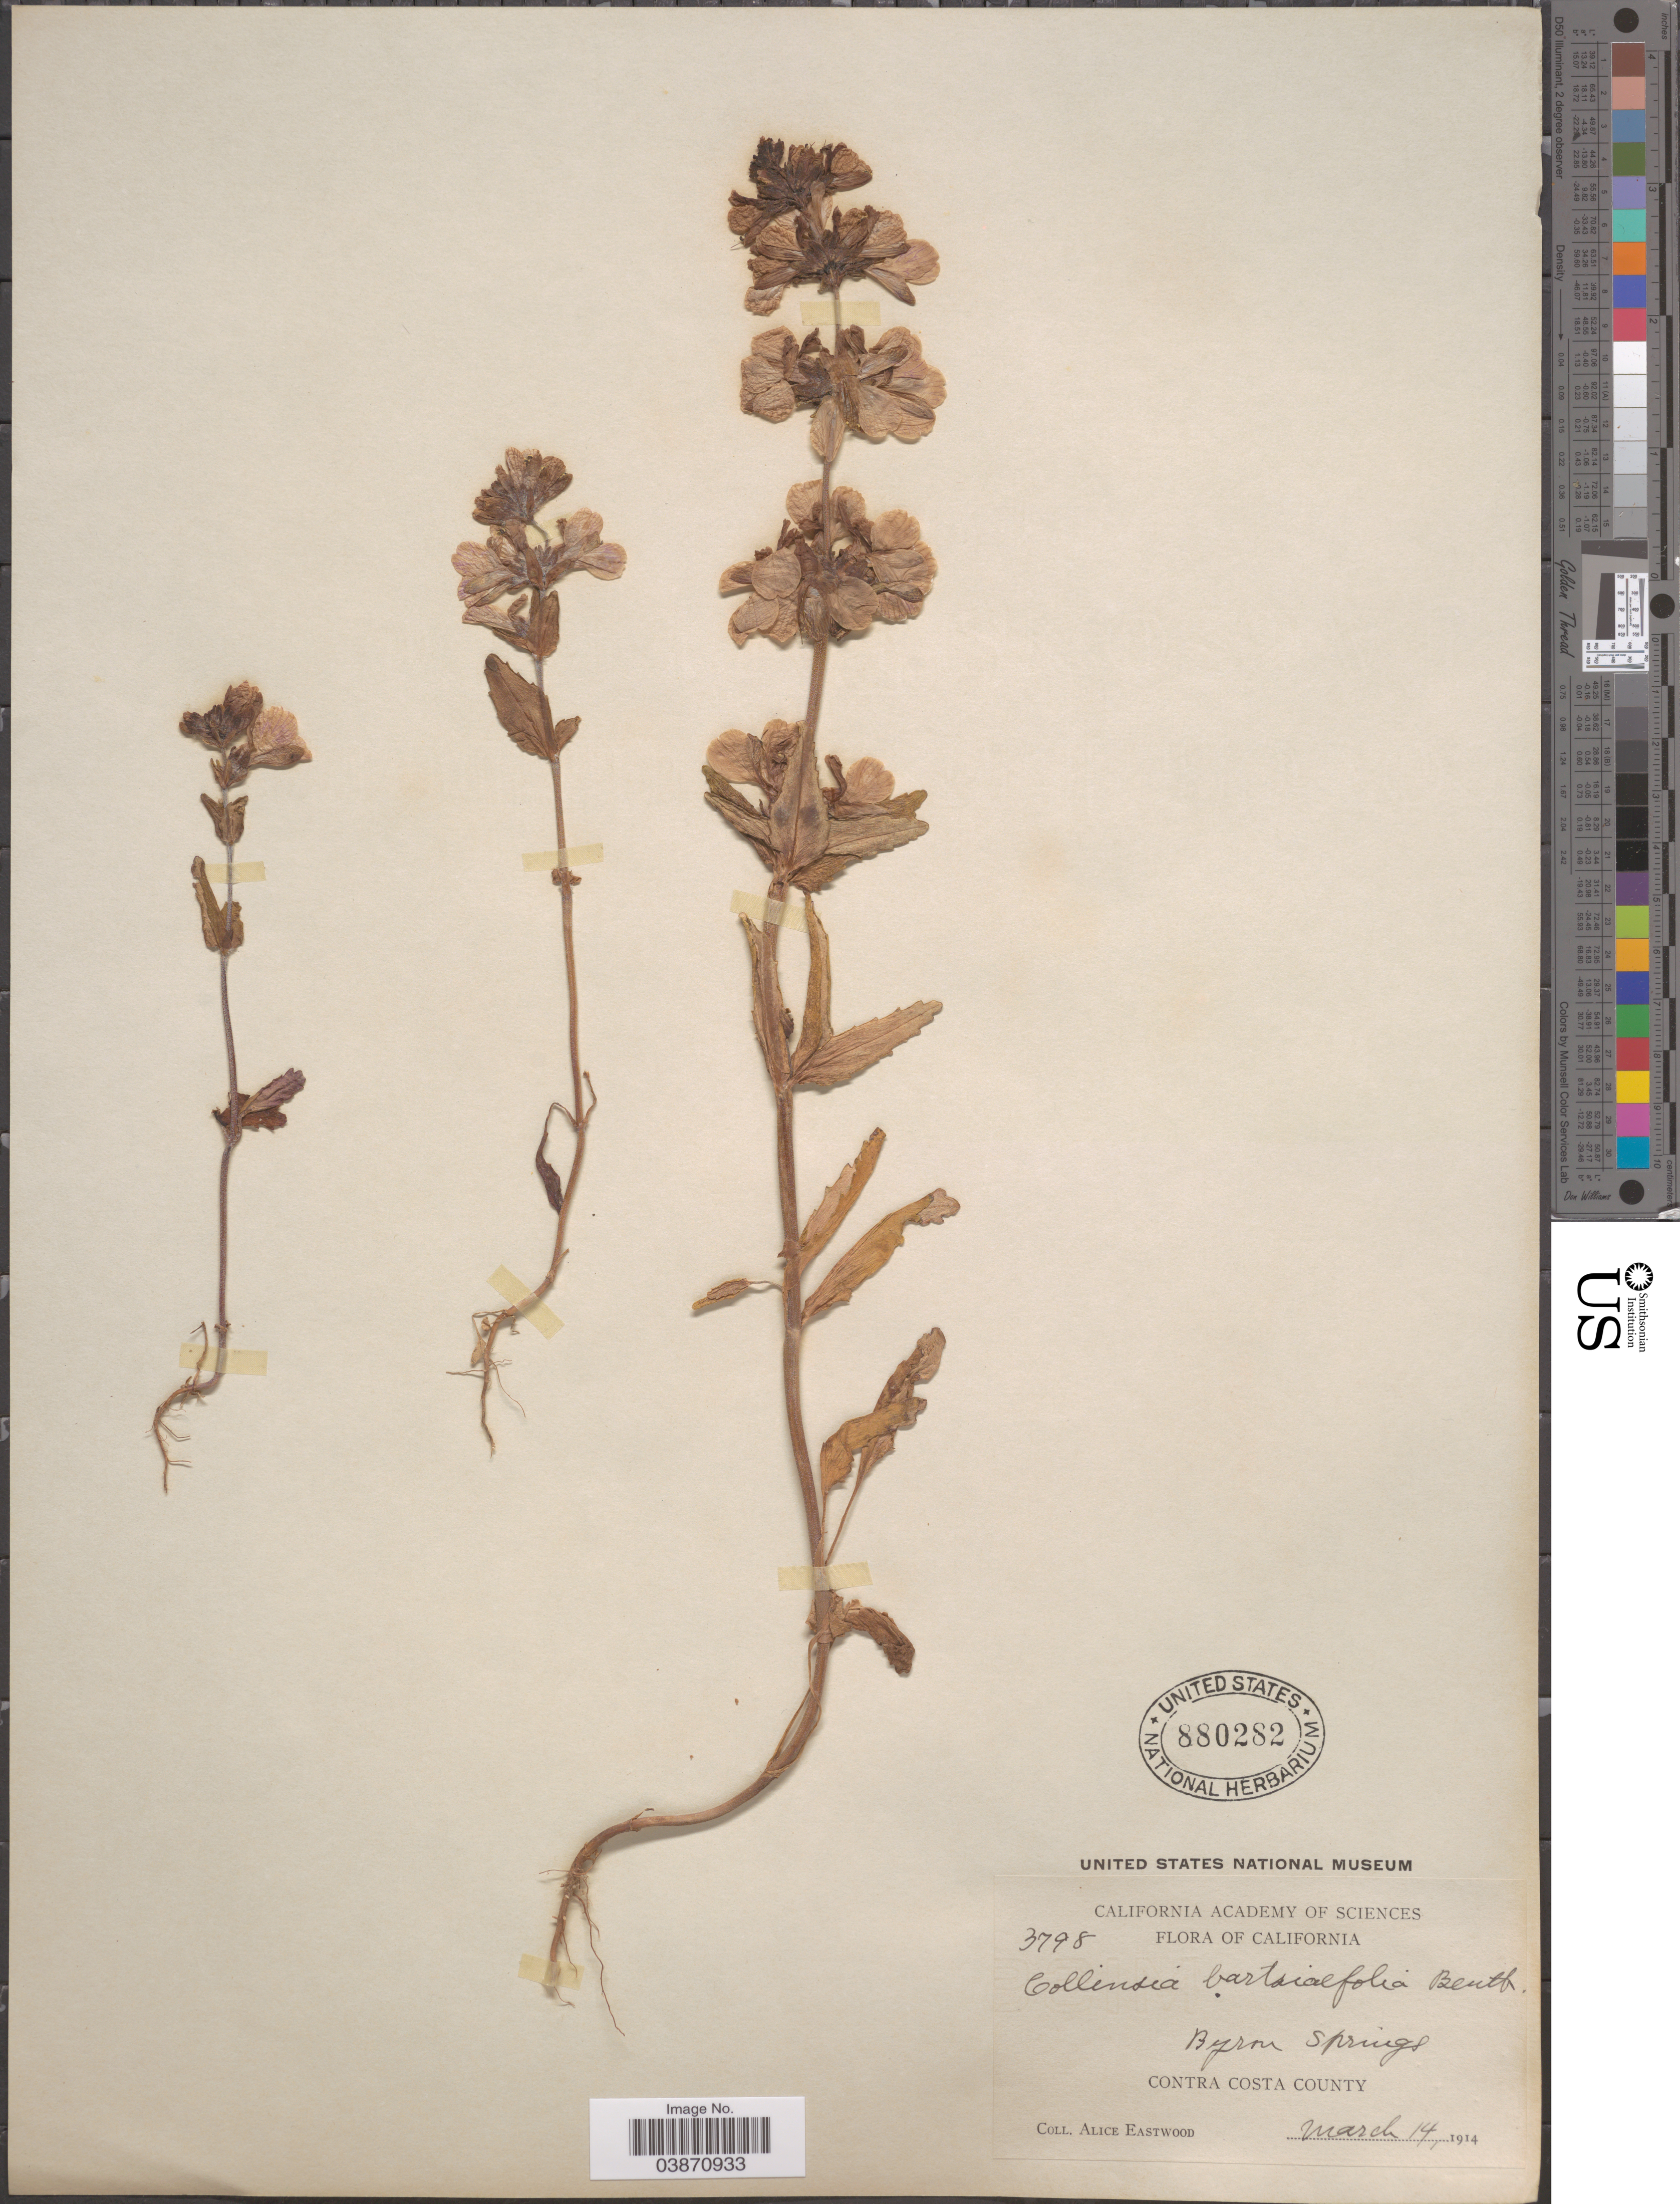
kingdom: Plantae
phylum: Tracheophyta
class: Magnoliopsida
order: Lamiales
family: Plantaginaceae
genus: Collinsia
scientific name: Collinsia bartsiifolia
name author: Benth.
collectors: A. Eastwood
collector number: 3798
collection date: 1914-03-14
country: United States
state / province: California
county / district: Contra Costa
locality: Byron Springs. Contra Costa County.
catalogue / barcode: US 880282